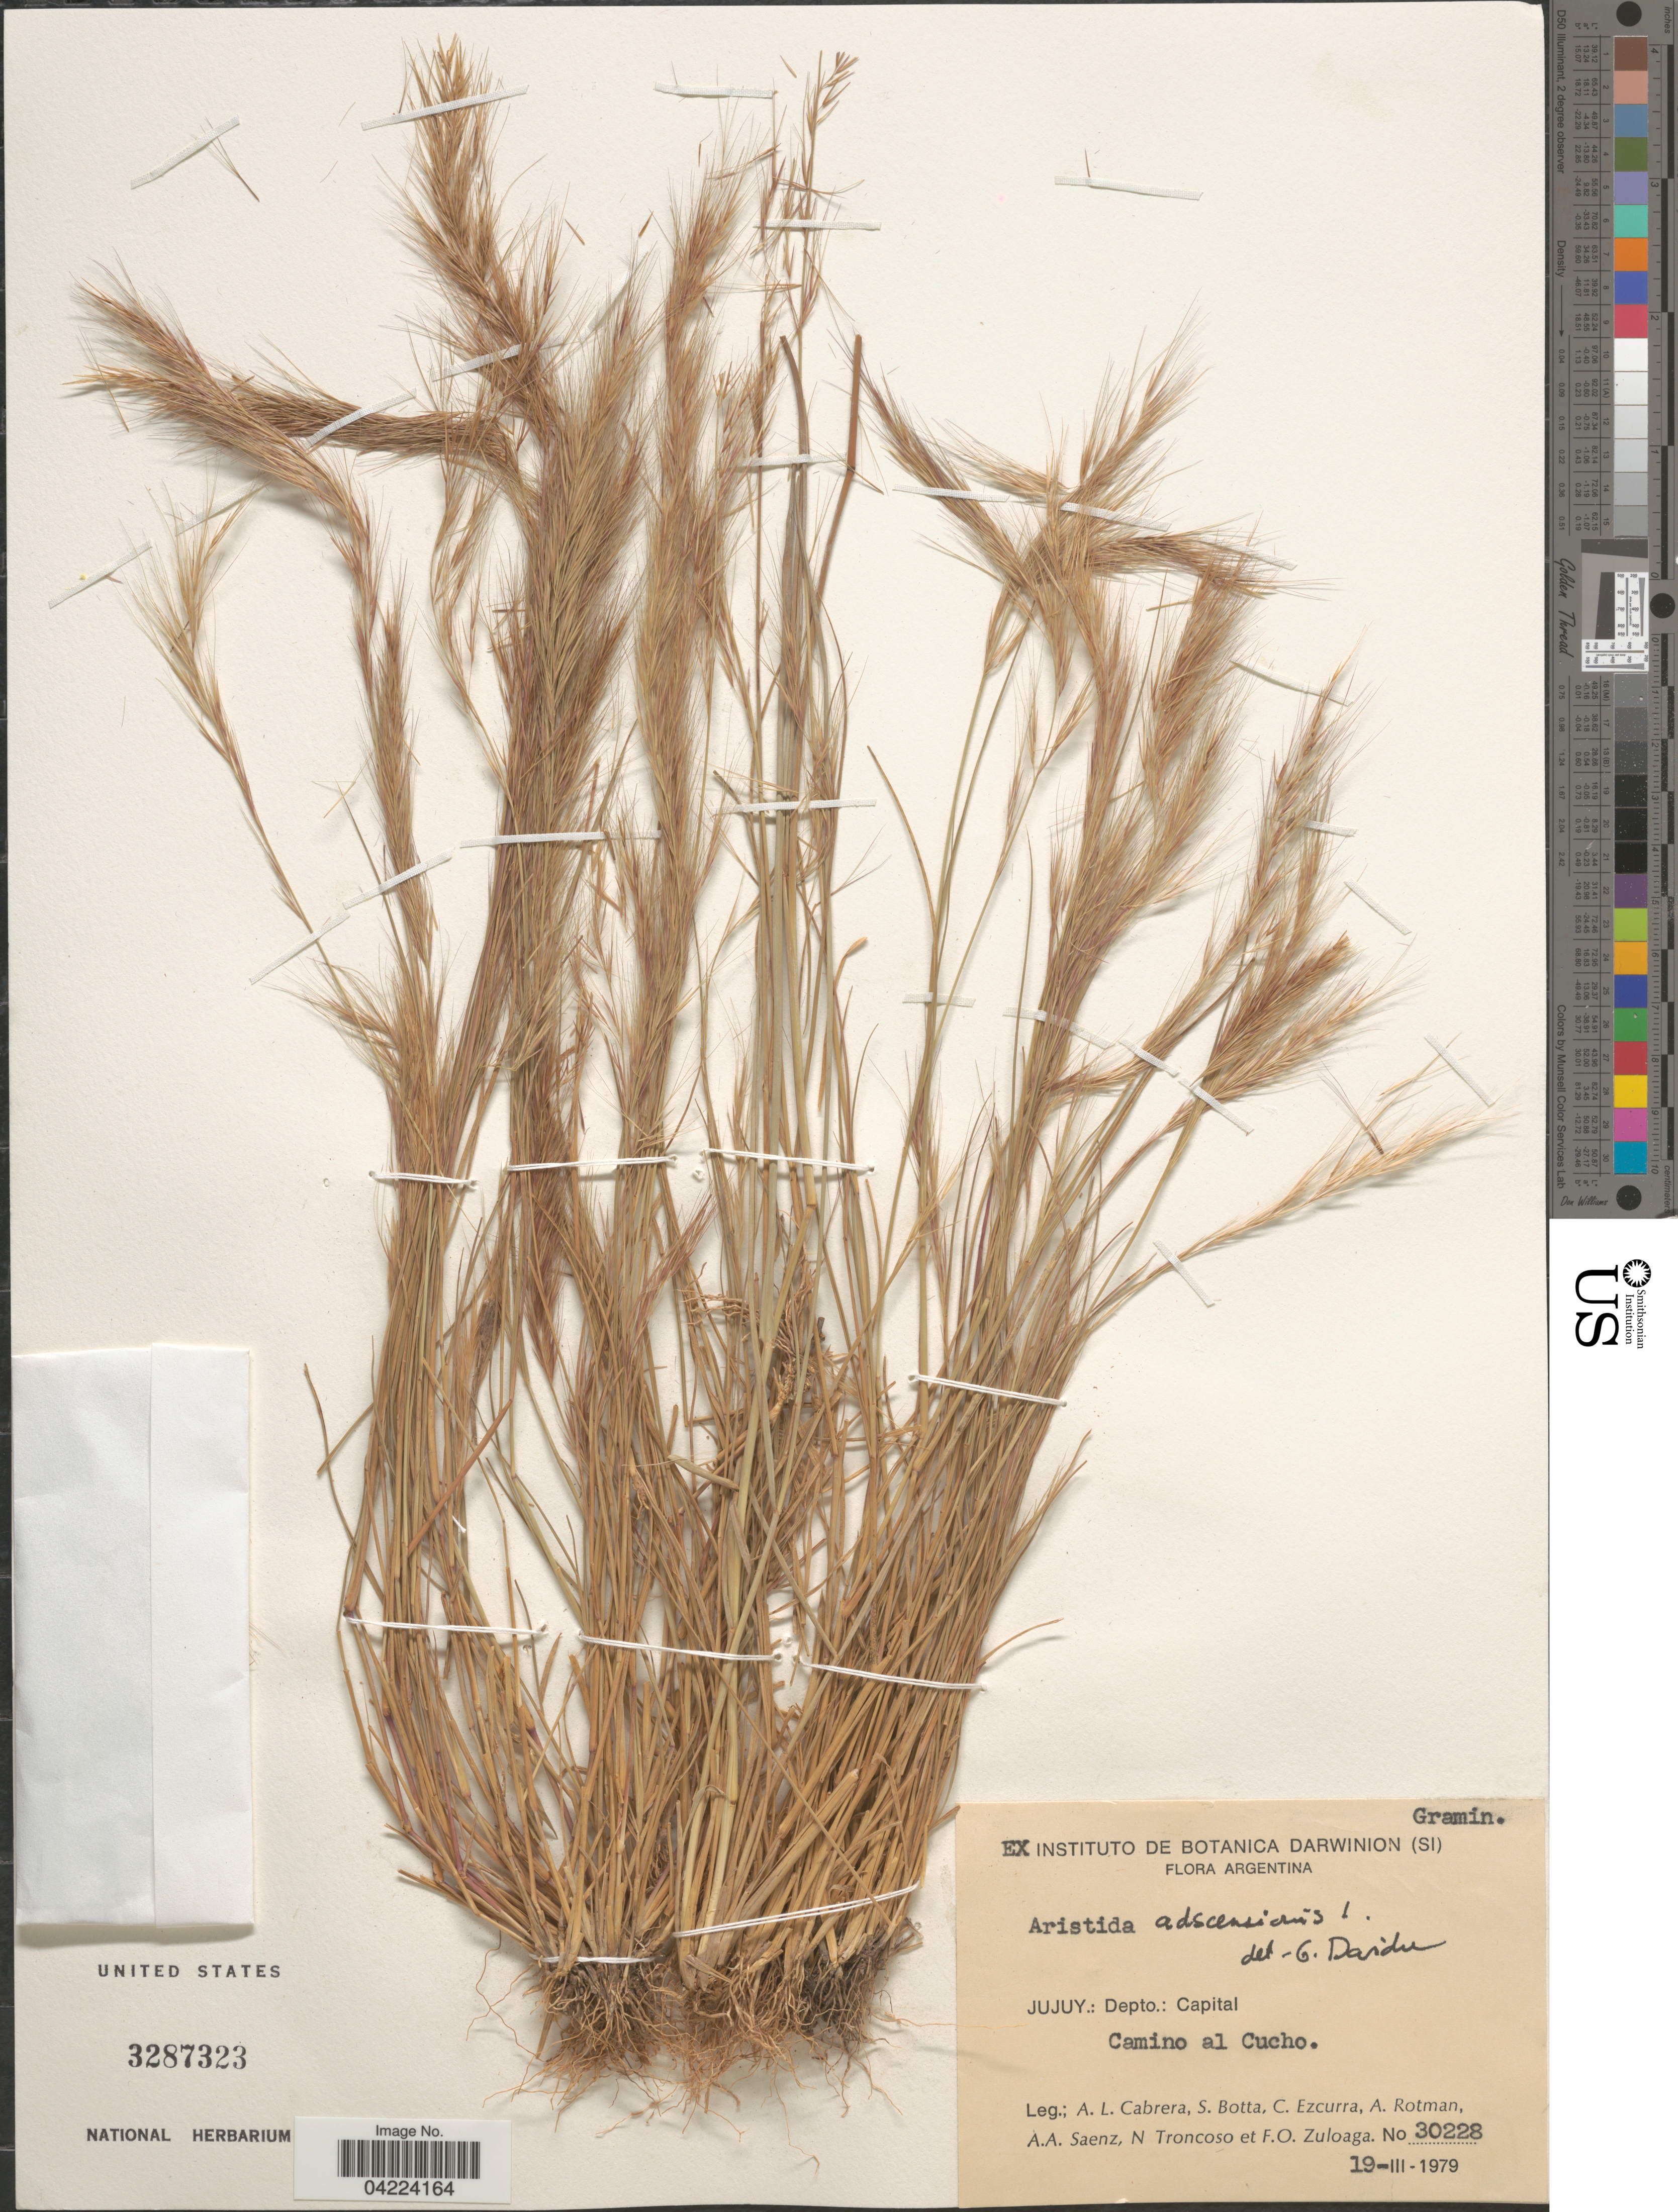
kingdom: Plantae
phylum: Tracheophyta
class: Liliopsida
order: Poales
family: Poaceae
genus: Aristida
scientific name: Aristida adscensionis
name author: L.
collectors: A. L. Cabrera, S. Botta, C. Ezcurra, A. D. Rotman & et al.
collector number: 30228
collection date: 1979-03-19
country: Argentina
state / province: Jujuy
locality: Depto.: Capital. Camino al Cucho.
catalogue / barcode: US 3287323